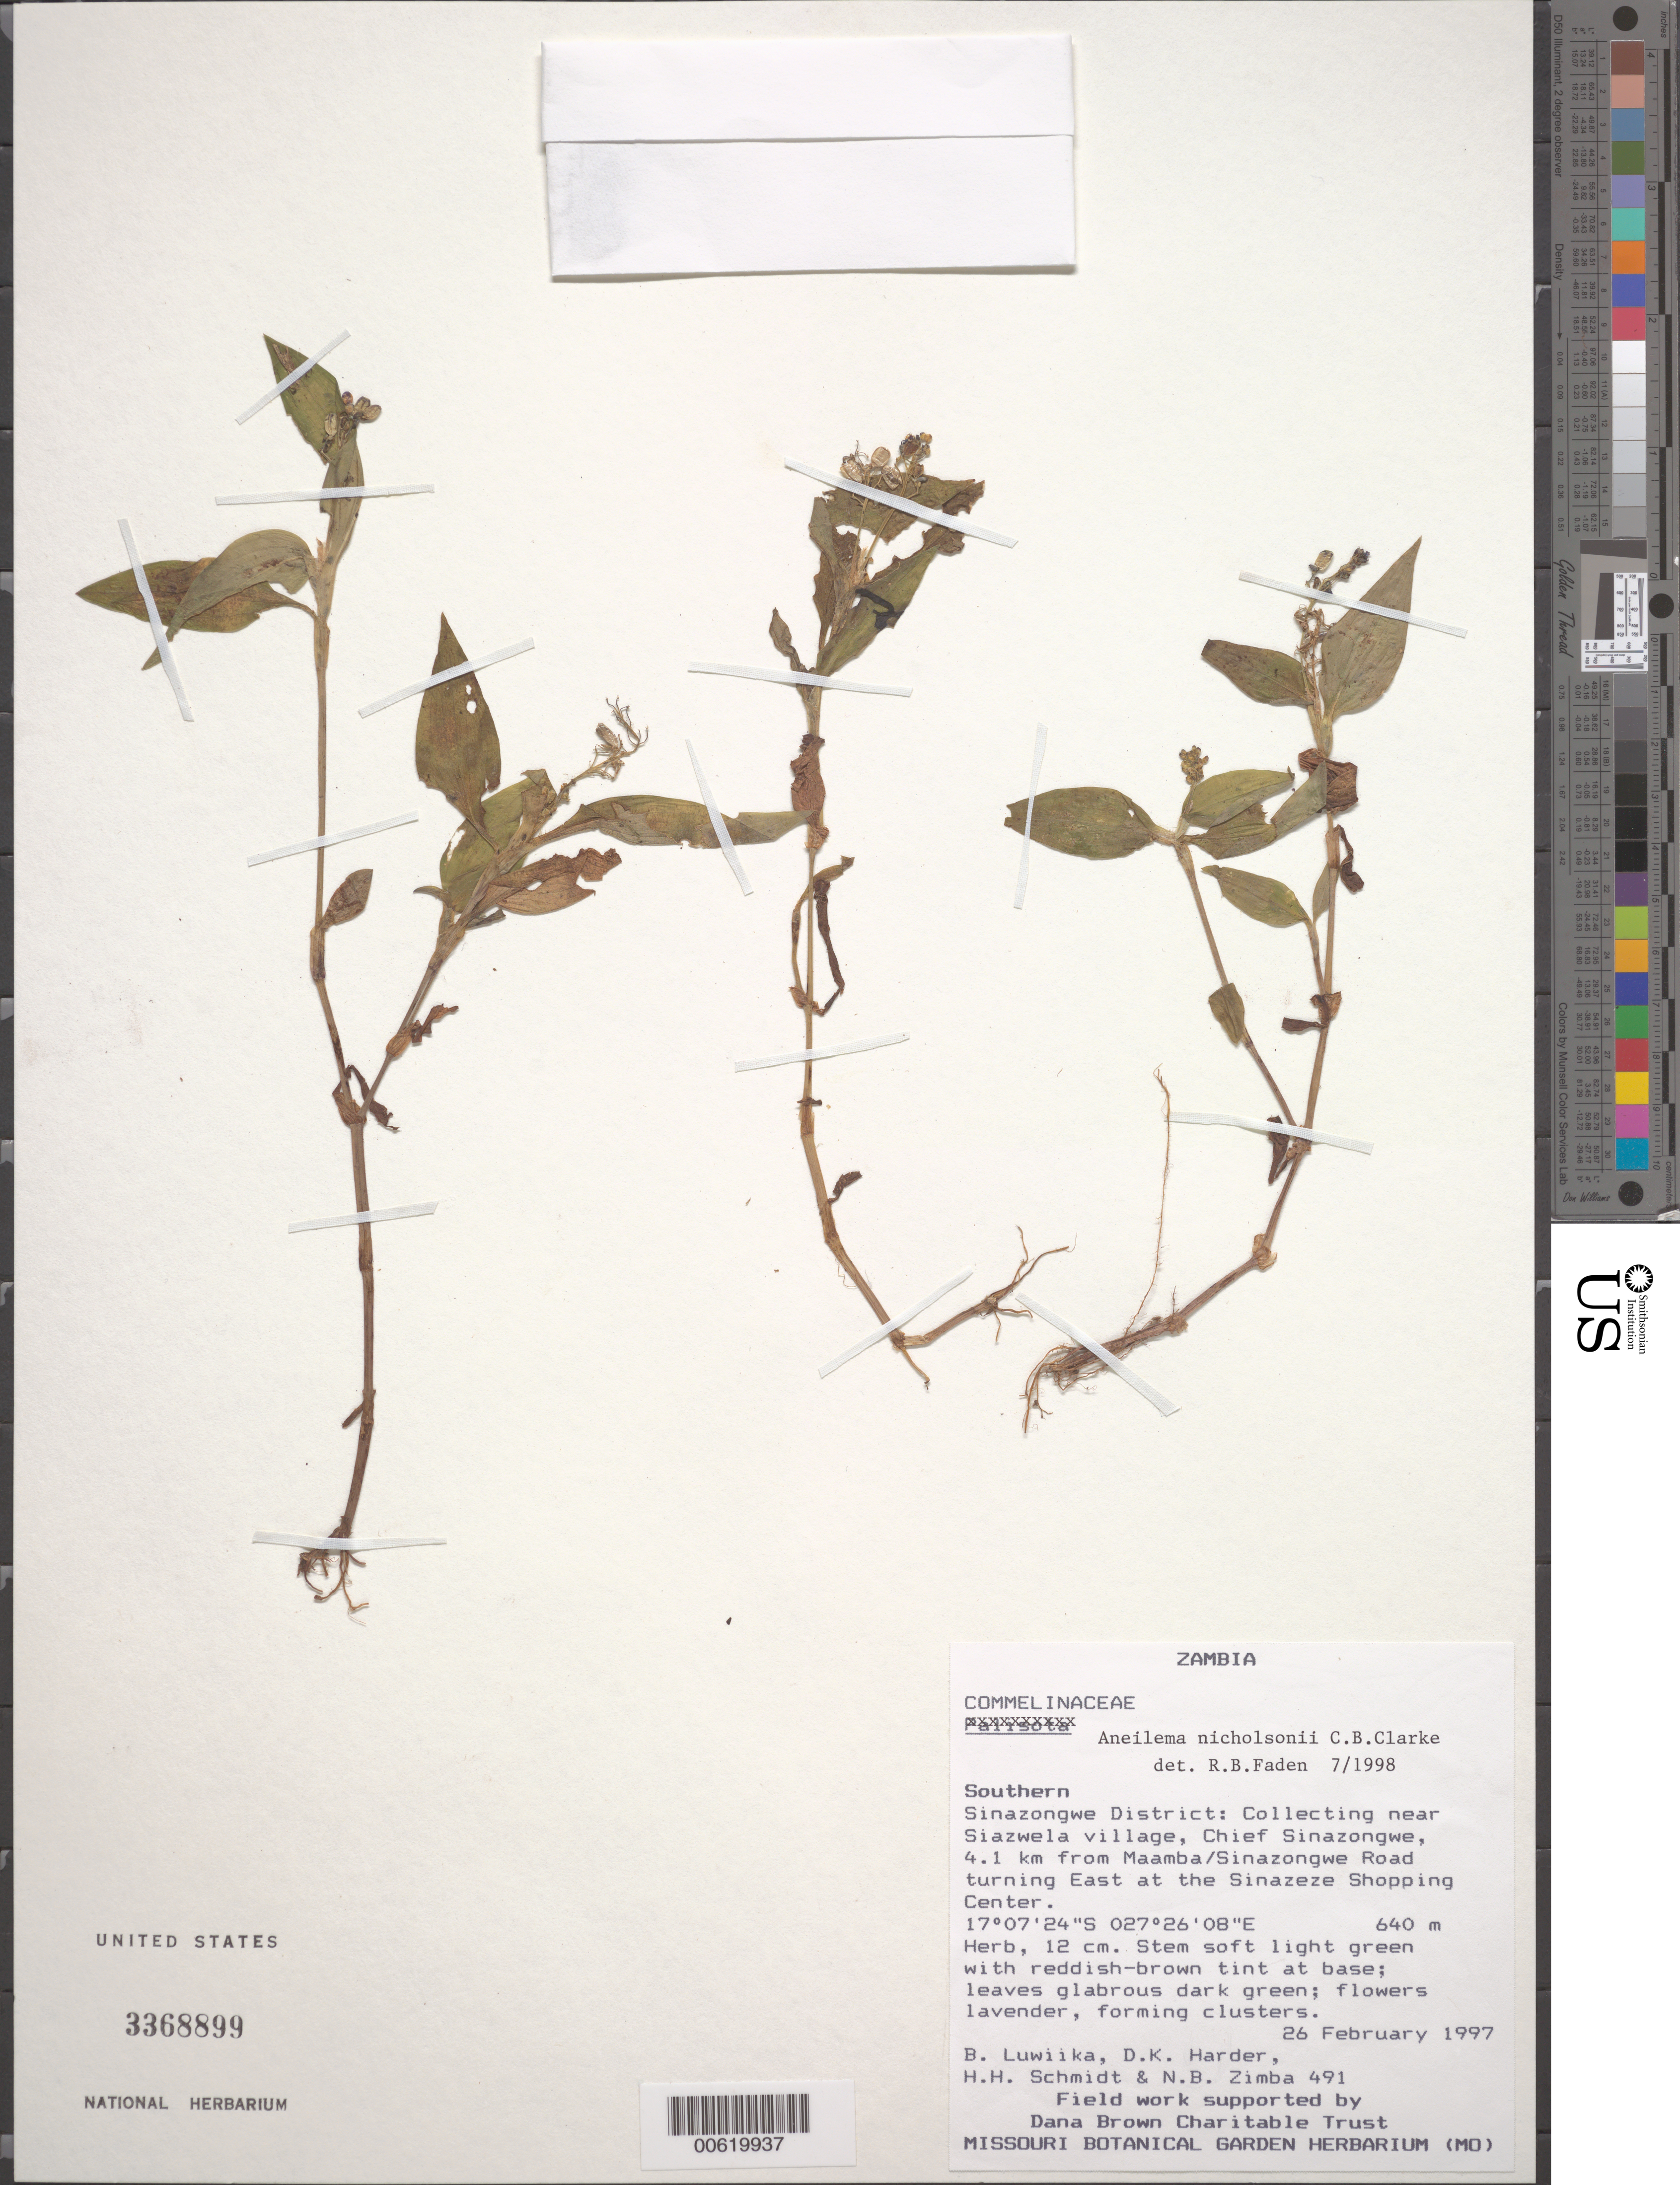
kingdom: Plantae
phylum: Tracheophyta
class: Liliopsida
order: Commelinales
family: Commelinaceae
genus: Aneilema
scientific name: Aneilema nicholsonii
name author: C.B. Clarke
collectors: B. Luwiika, H. H. Schmidt, D. Harder & N. B. Zimba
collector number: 491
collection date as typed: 26 Feb 1997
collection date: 1997-02-26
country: Zambia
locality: Sinazongwe dist., near siazwela village, e of sinazeze shopping center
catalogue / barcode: US 3368899